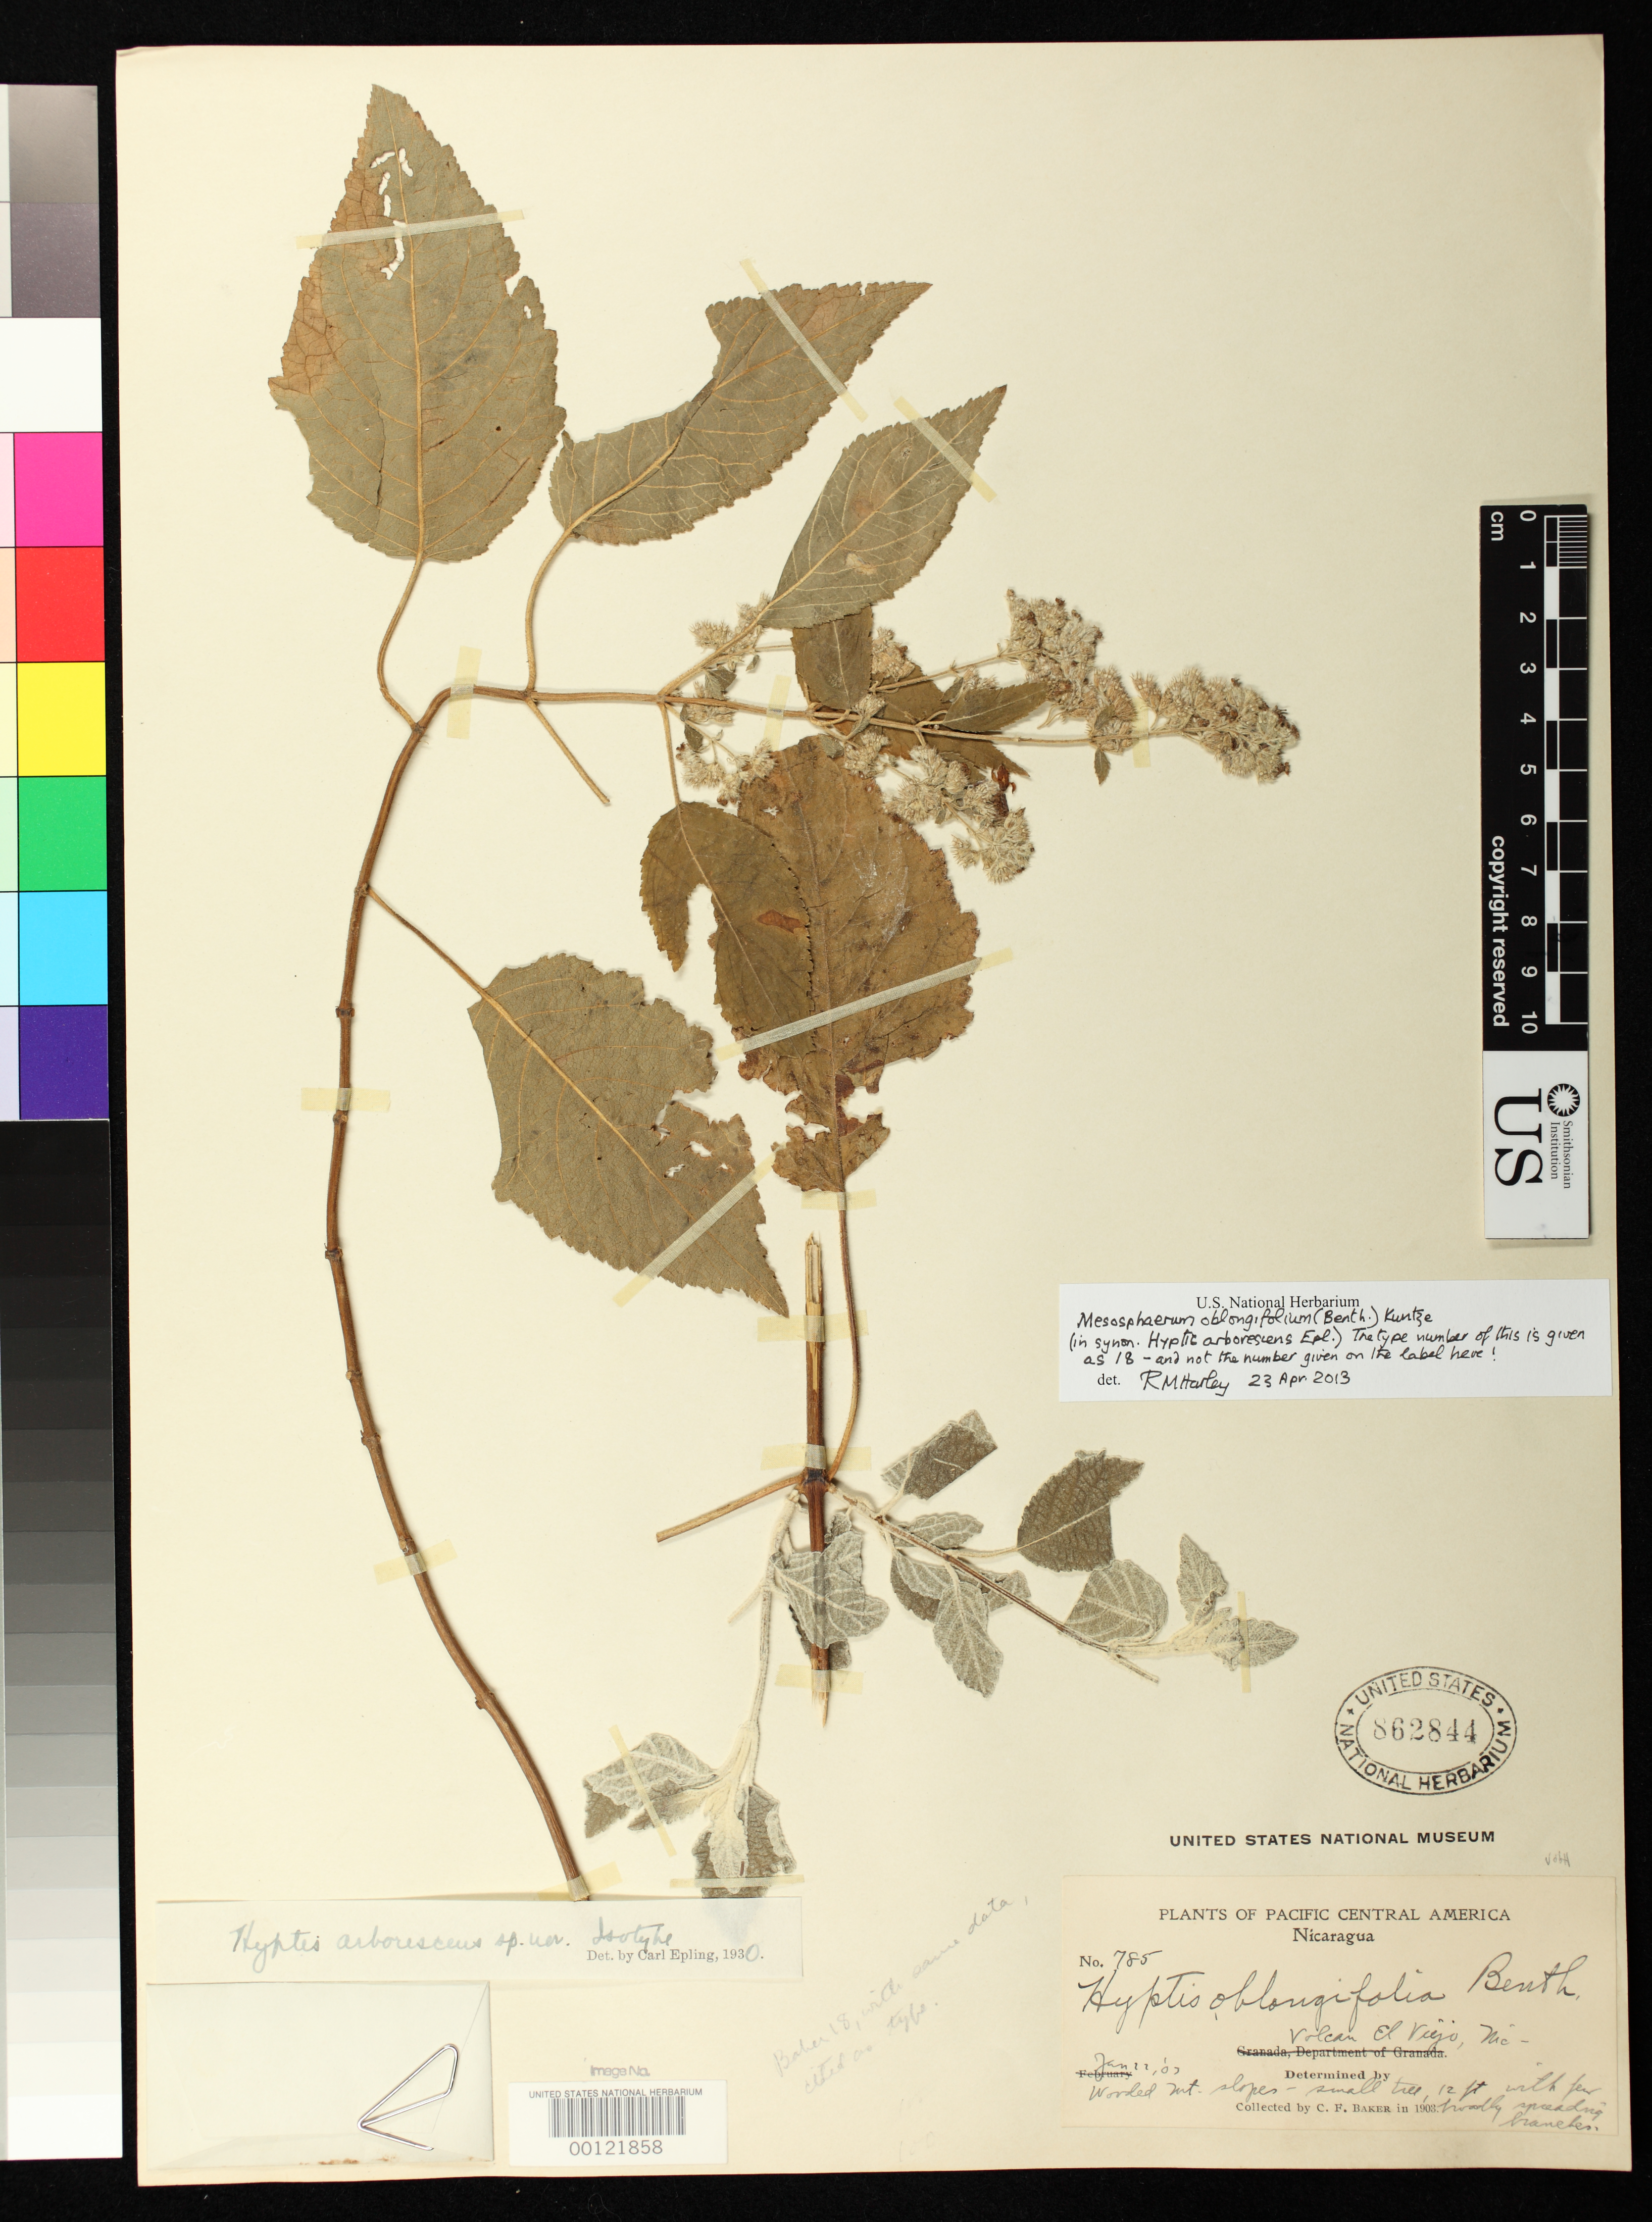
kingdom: Plantae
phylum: Tracheophyta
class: Magnoliopsida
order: Lamiales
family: Lamiaceae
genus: Hyptis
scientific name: Hyptis arborescens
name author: Epling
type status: Isotype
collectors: C. F. Baker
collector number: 785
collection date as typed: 22 Jan 1903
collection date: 1903-01-22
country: Nicaragua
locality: Volcan El Viejo, mountain slopes.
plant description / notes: Annotated as "isotype" by Epling (1930) and presumably a duplicate of the holotype, although protologue & holotype give collection number as 18 (not 785 as on this specimen) but label data are the same.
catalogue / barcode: US 862844